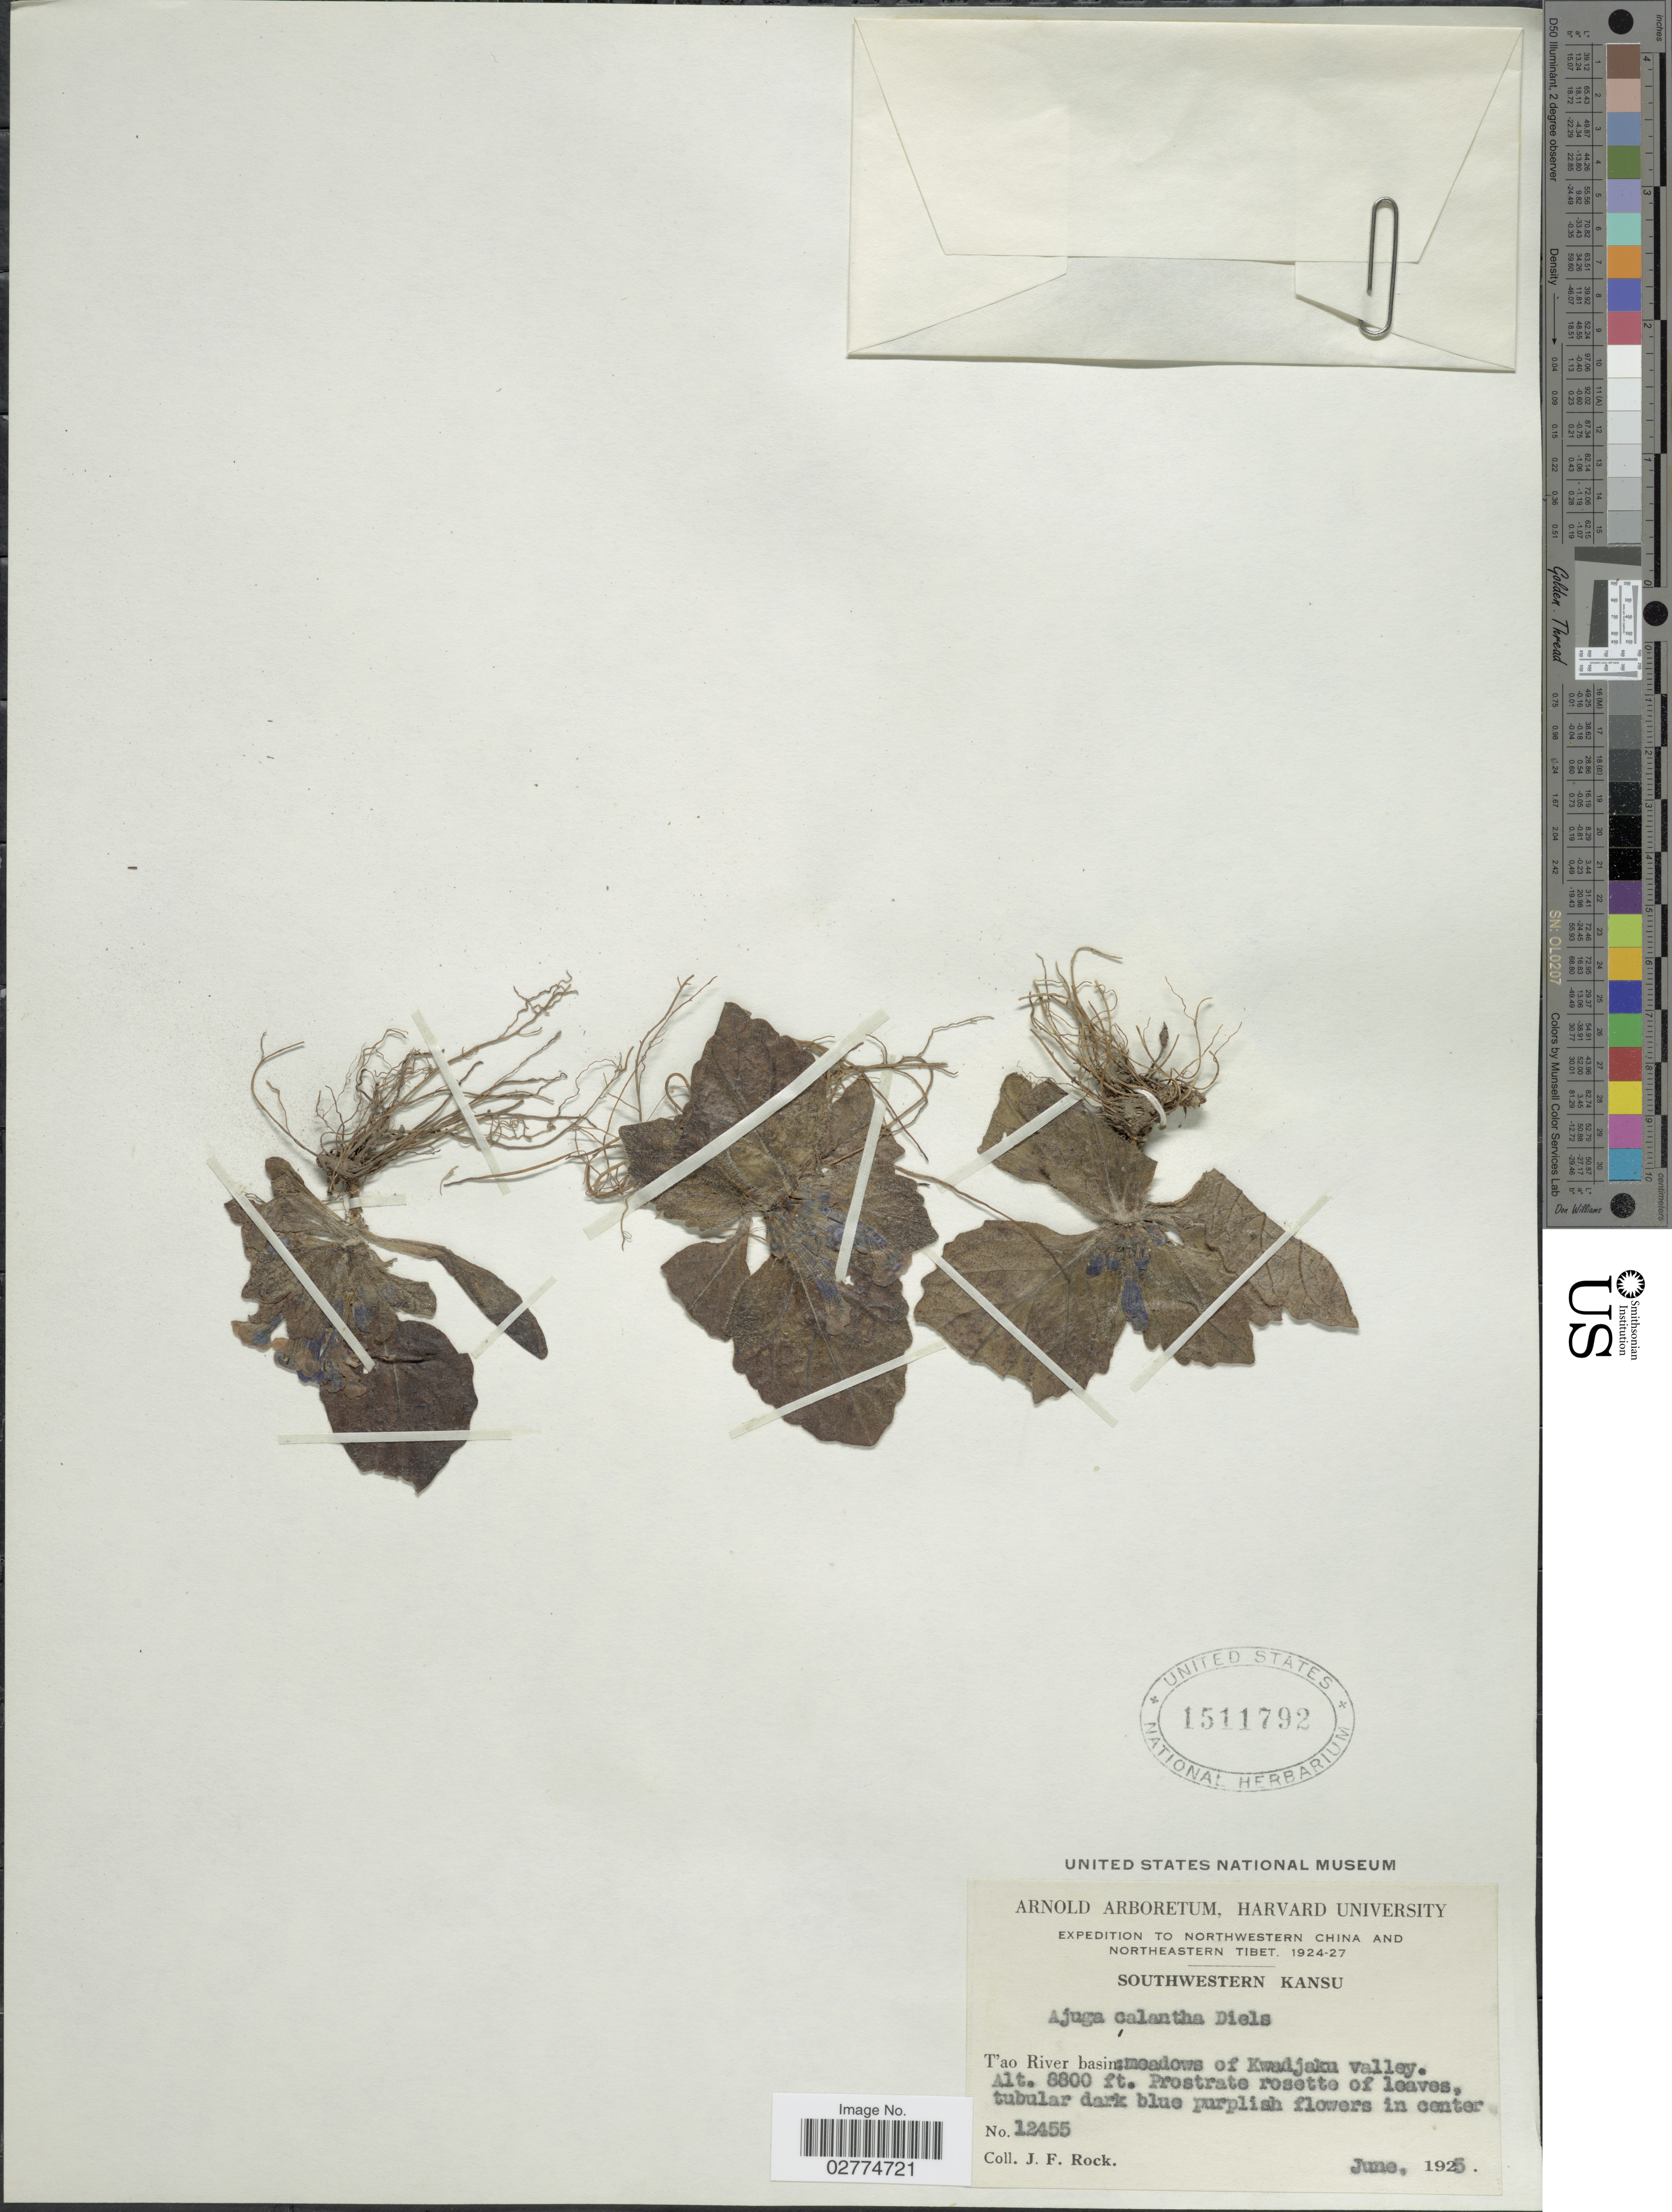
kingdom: Plantae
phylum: Tracheophyta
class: Magnoliopsida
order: Lamiales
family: Lamiaceae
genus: Ajuga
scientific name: Ajuga calantha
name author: Diels ex H. Limpr.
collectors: J. Rock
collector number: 12455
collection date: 1925-06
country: China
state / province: Gansu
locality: Northwestern China and northeastern Tibet. Southwestern Kansu, T'ao River basin, meadows of Kwadjaku valley.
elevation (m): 2682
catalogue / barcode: US 1511792